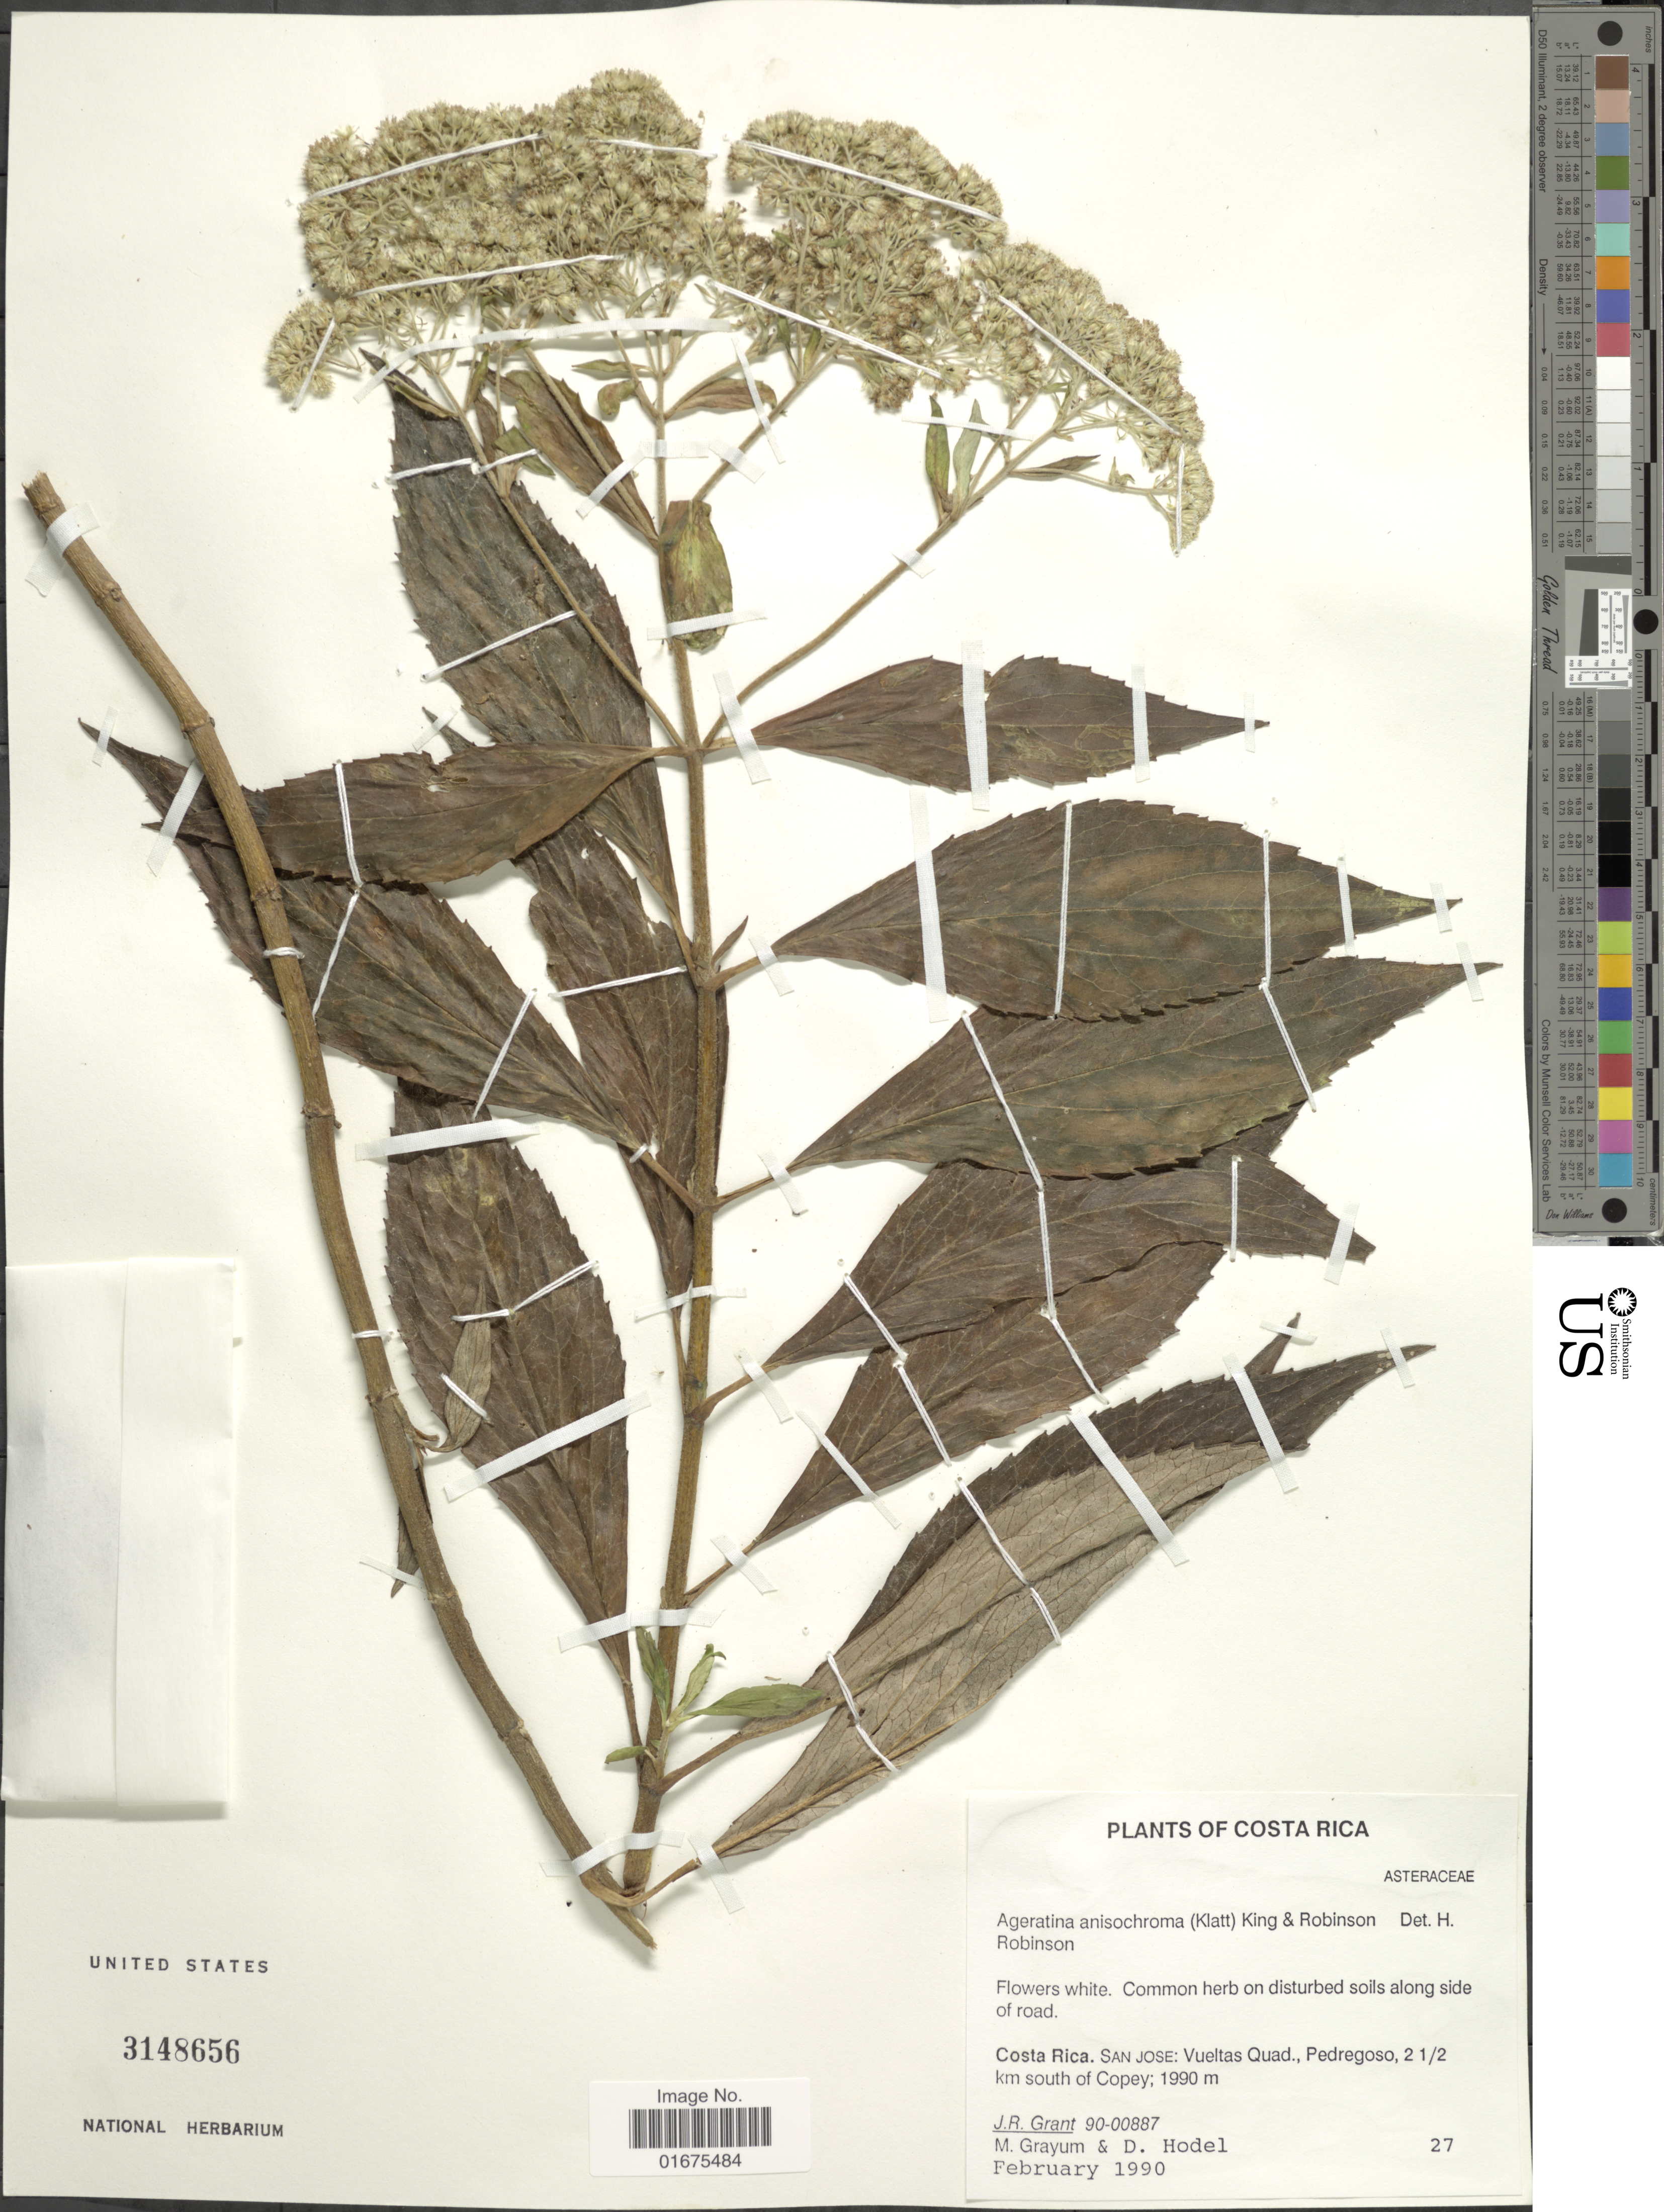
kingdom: Plantae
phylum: Tracheophyta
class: Magnoliopsida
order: Asterales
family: Asteraceae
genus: Ageratina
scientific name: Ageratina anisochroma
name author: (Klatt) R.M. King & H. Rob.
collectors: J. Grant, M. H. Grayum & D. R. Hodel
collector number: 9000887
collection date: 1990-02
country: Costa Rica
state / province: San José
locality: Vueltas Quad, Pedregoso, 2 1/2 km south of Copey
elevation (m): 1990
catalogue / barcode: US 3148656